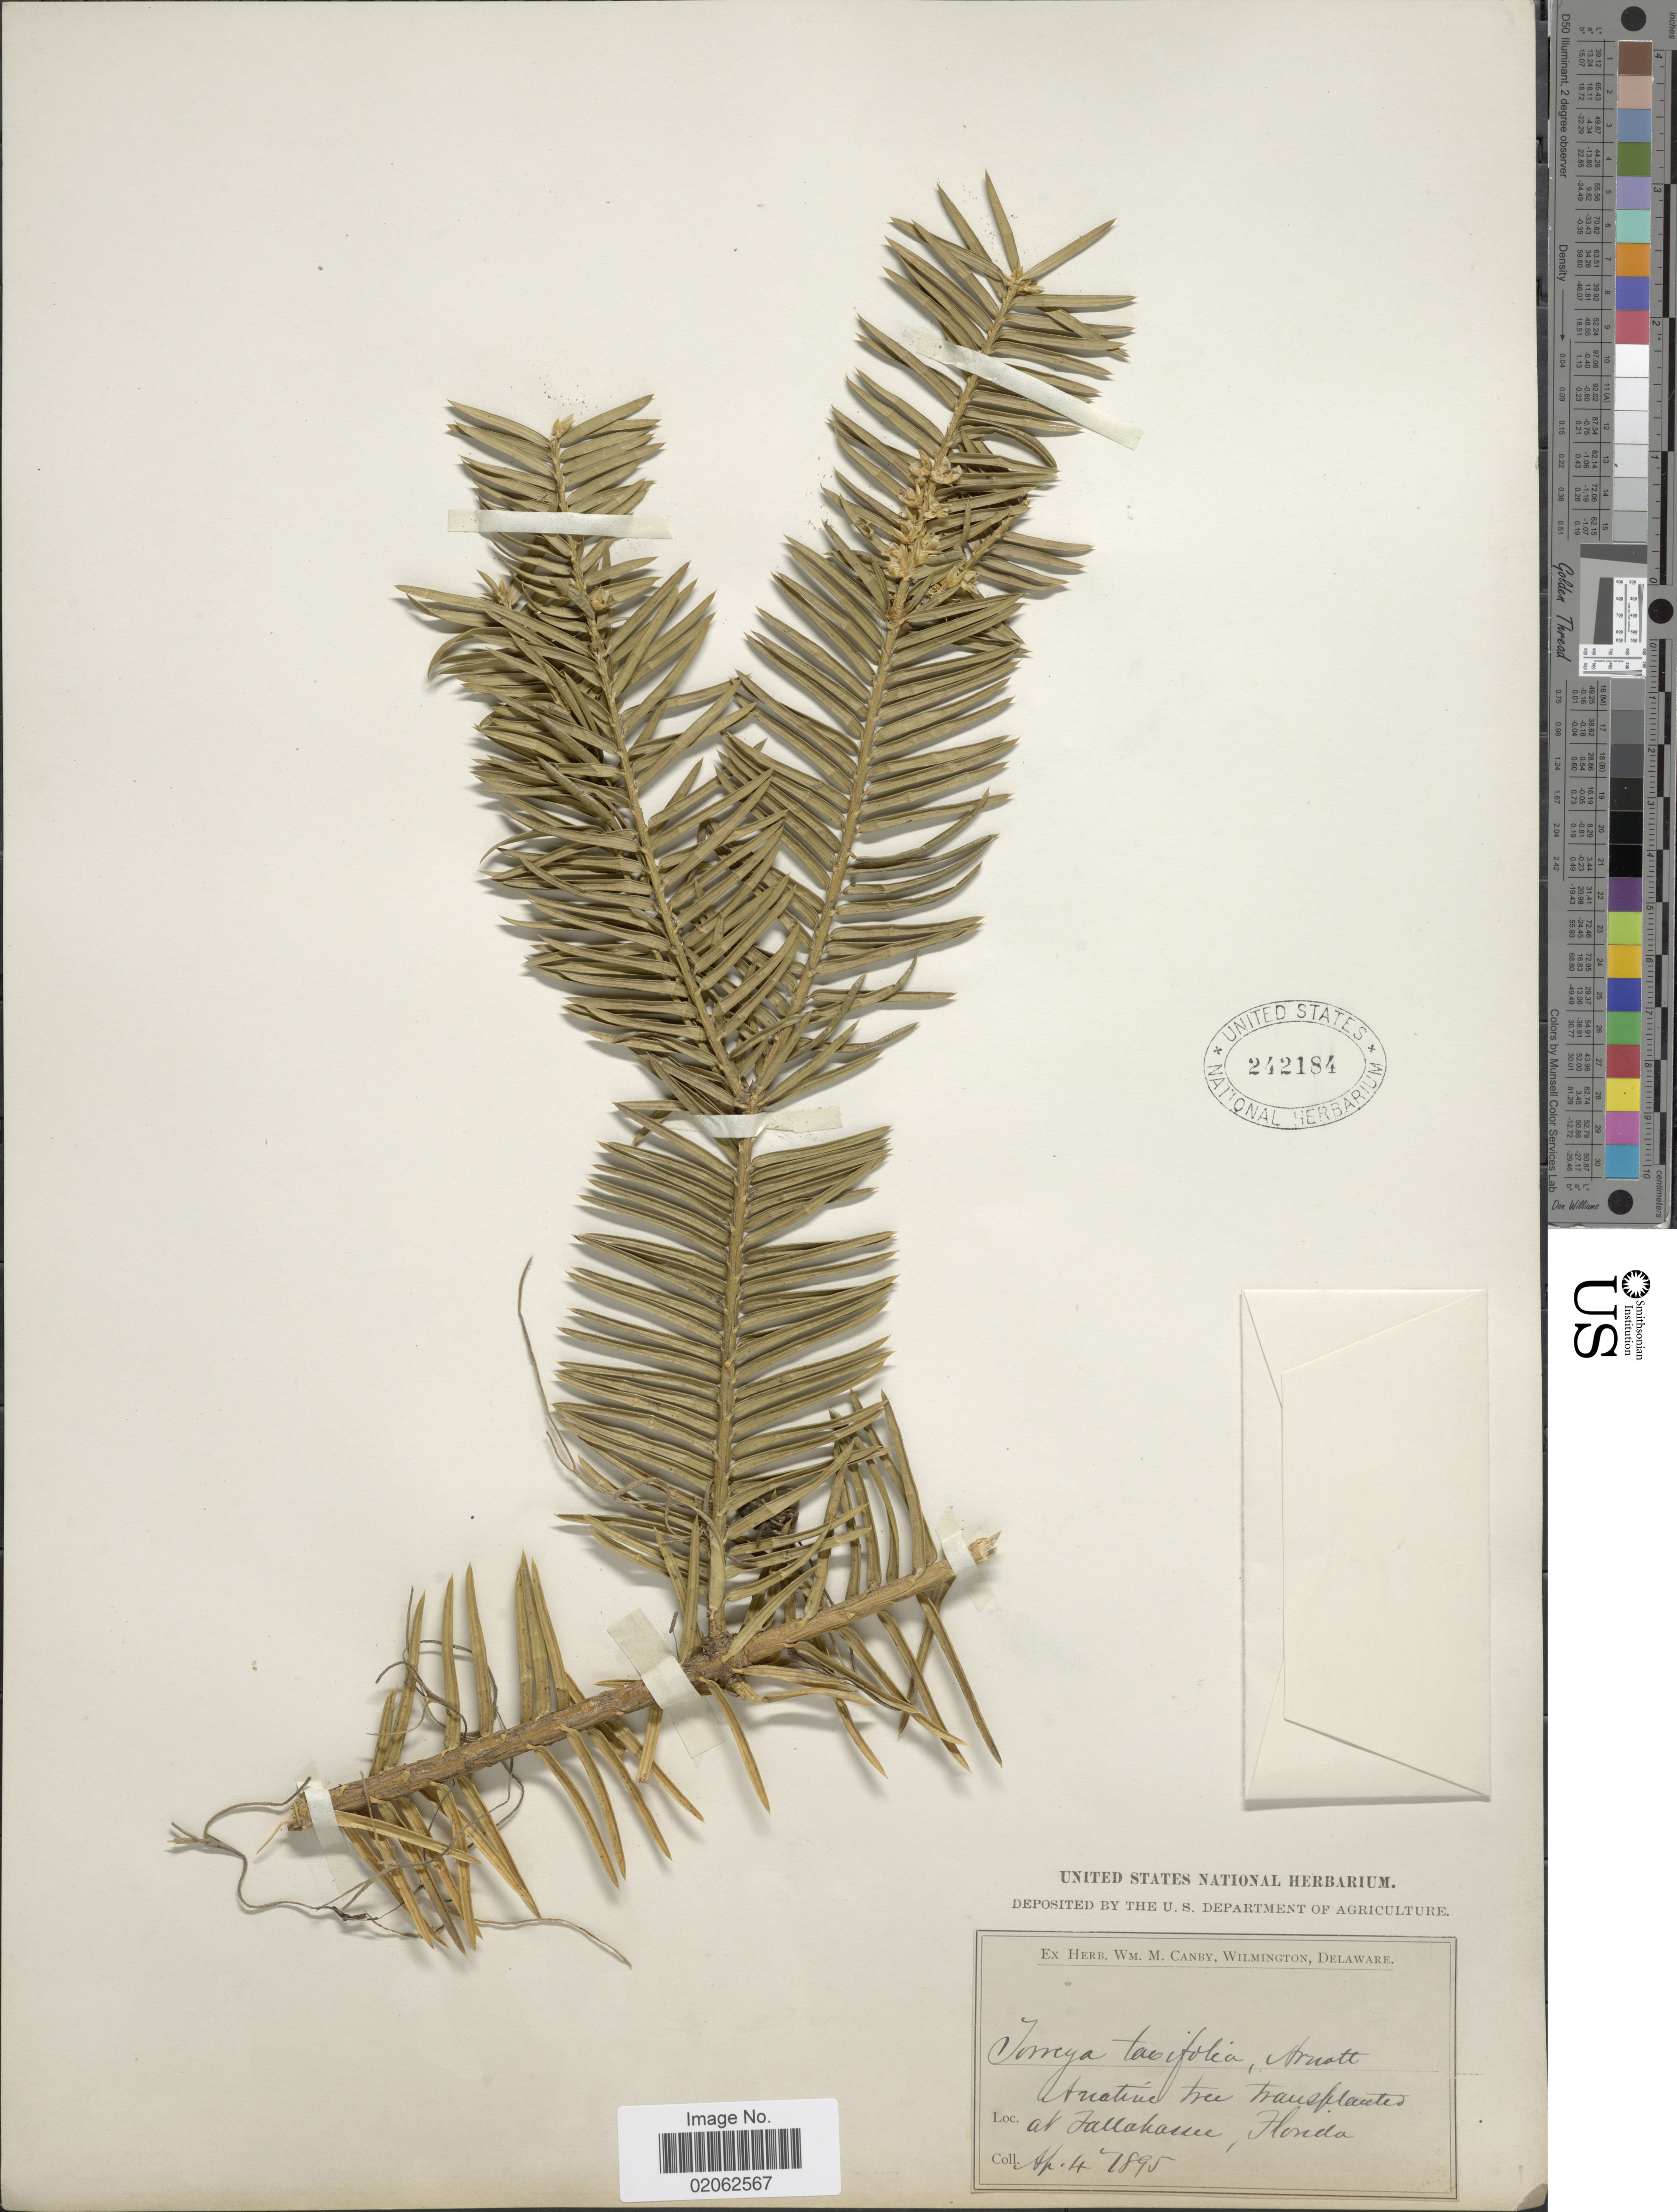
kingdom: Plantae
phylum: Tracheophyta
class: Pinopsida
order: Pinales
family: Taxaceae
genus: Torreya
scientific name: Torreya taxifolia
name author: Arn.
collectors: ex herb. W.M. Canby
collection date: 1895-04-04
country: United States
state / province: Florida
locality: At Tallahassee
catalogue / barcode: US 242184